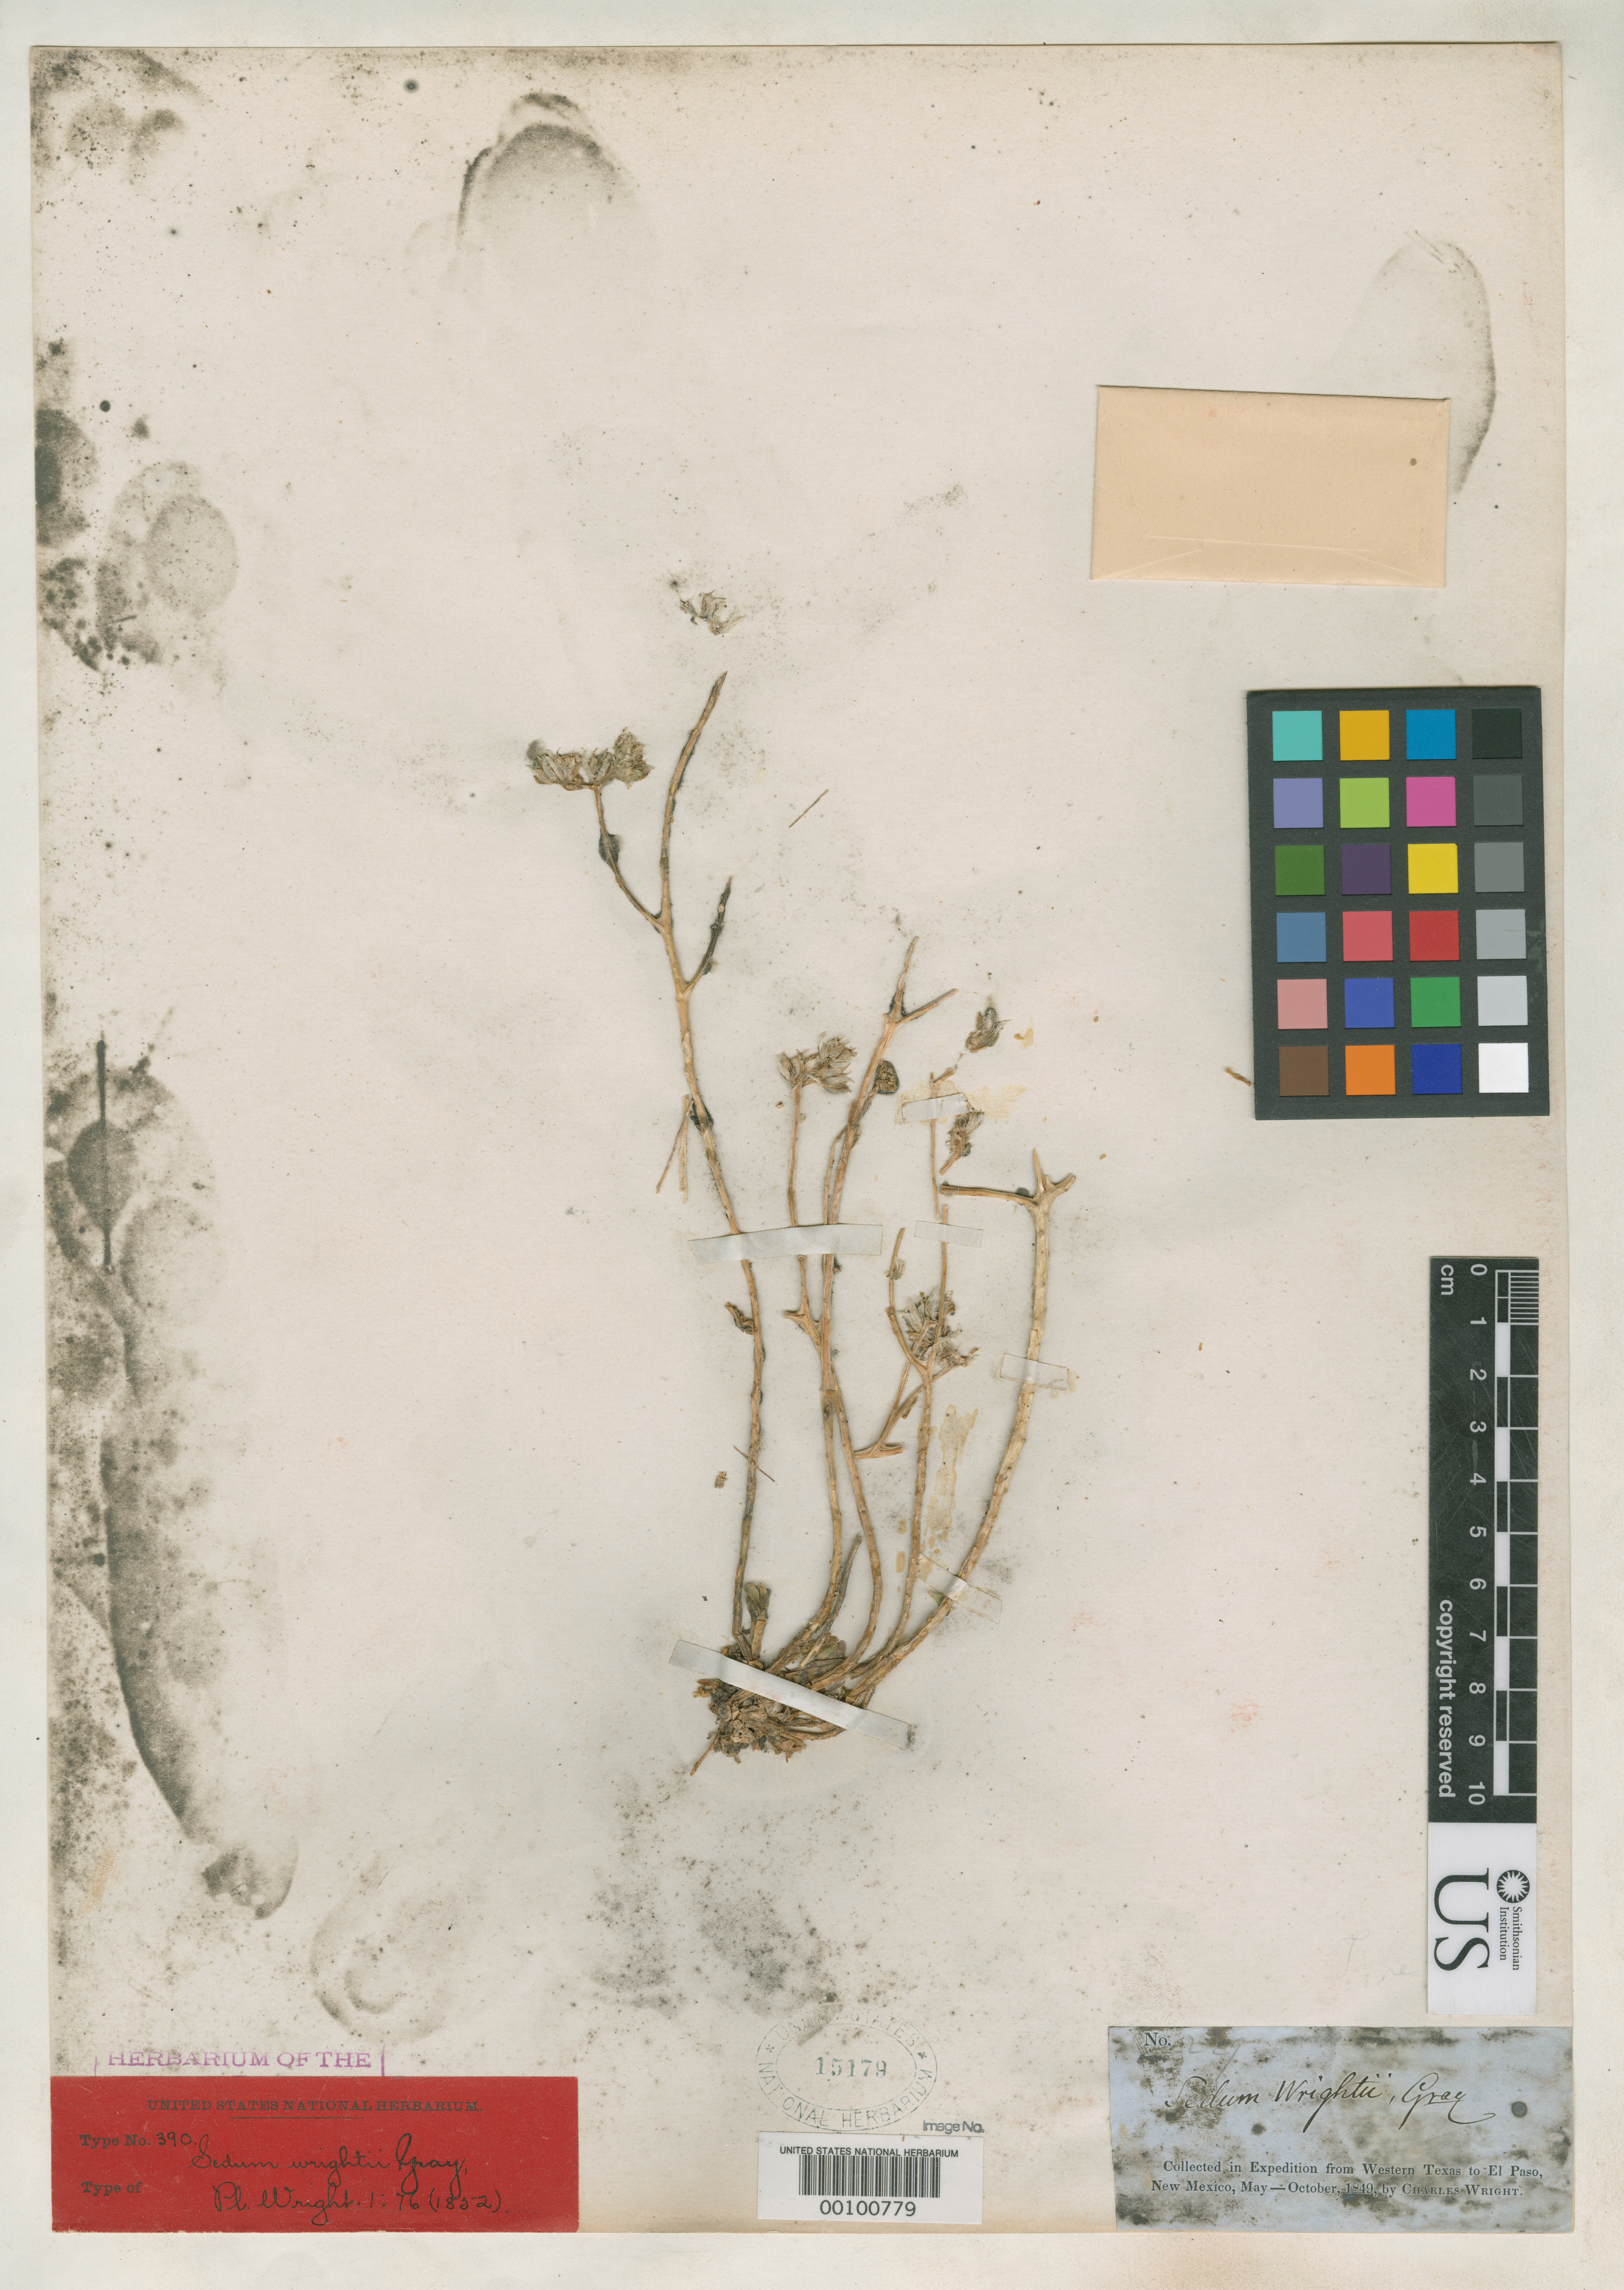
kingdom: Plantae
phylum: Tracheophyta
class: Magnoliopsida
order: Saxifragales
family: Crassulaceae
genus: Sedum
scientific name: Sedum wrightii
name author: A. Gray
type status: Type Collection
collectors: C. Wright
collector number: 229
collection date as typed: Aug 1849 to -- Oct 1849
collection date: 1849-08/1849-10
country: United States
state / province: Texas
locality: Western Texas to El Paso, New Mexico.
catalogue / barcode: US 15179